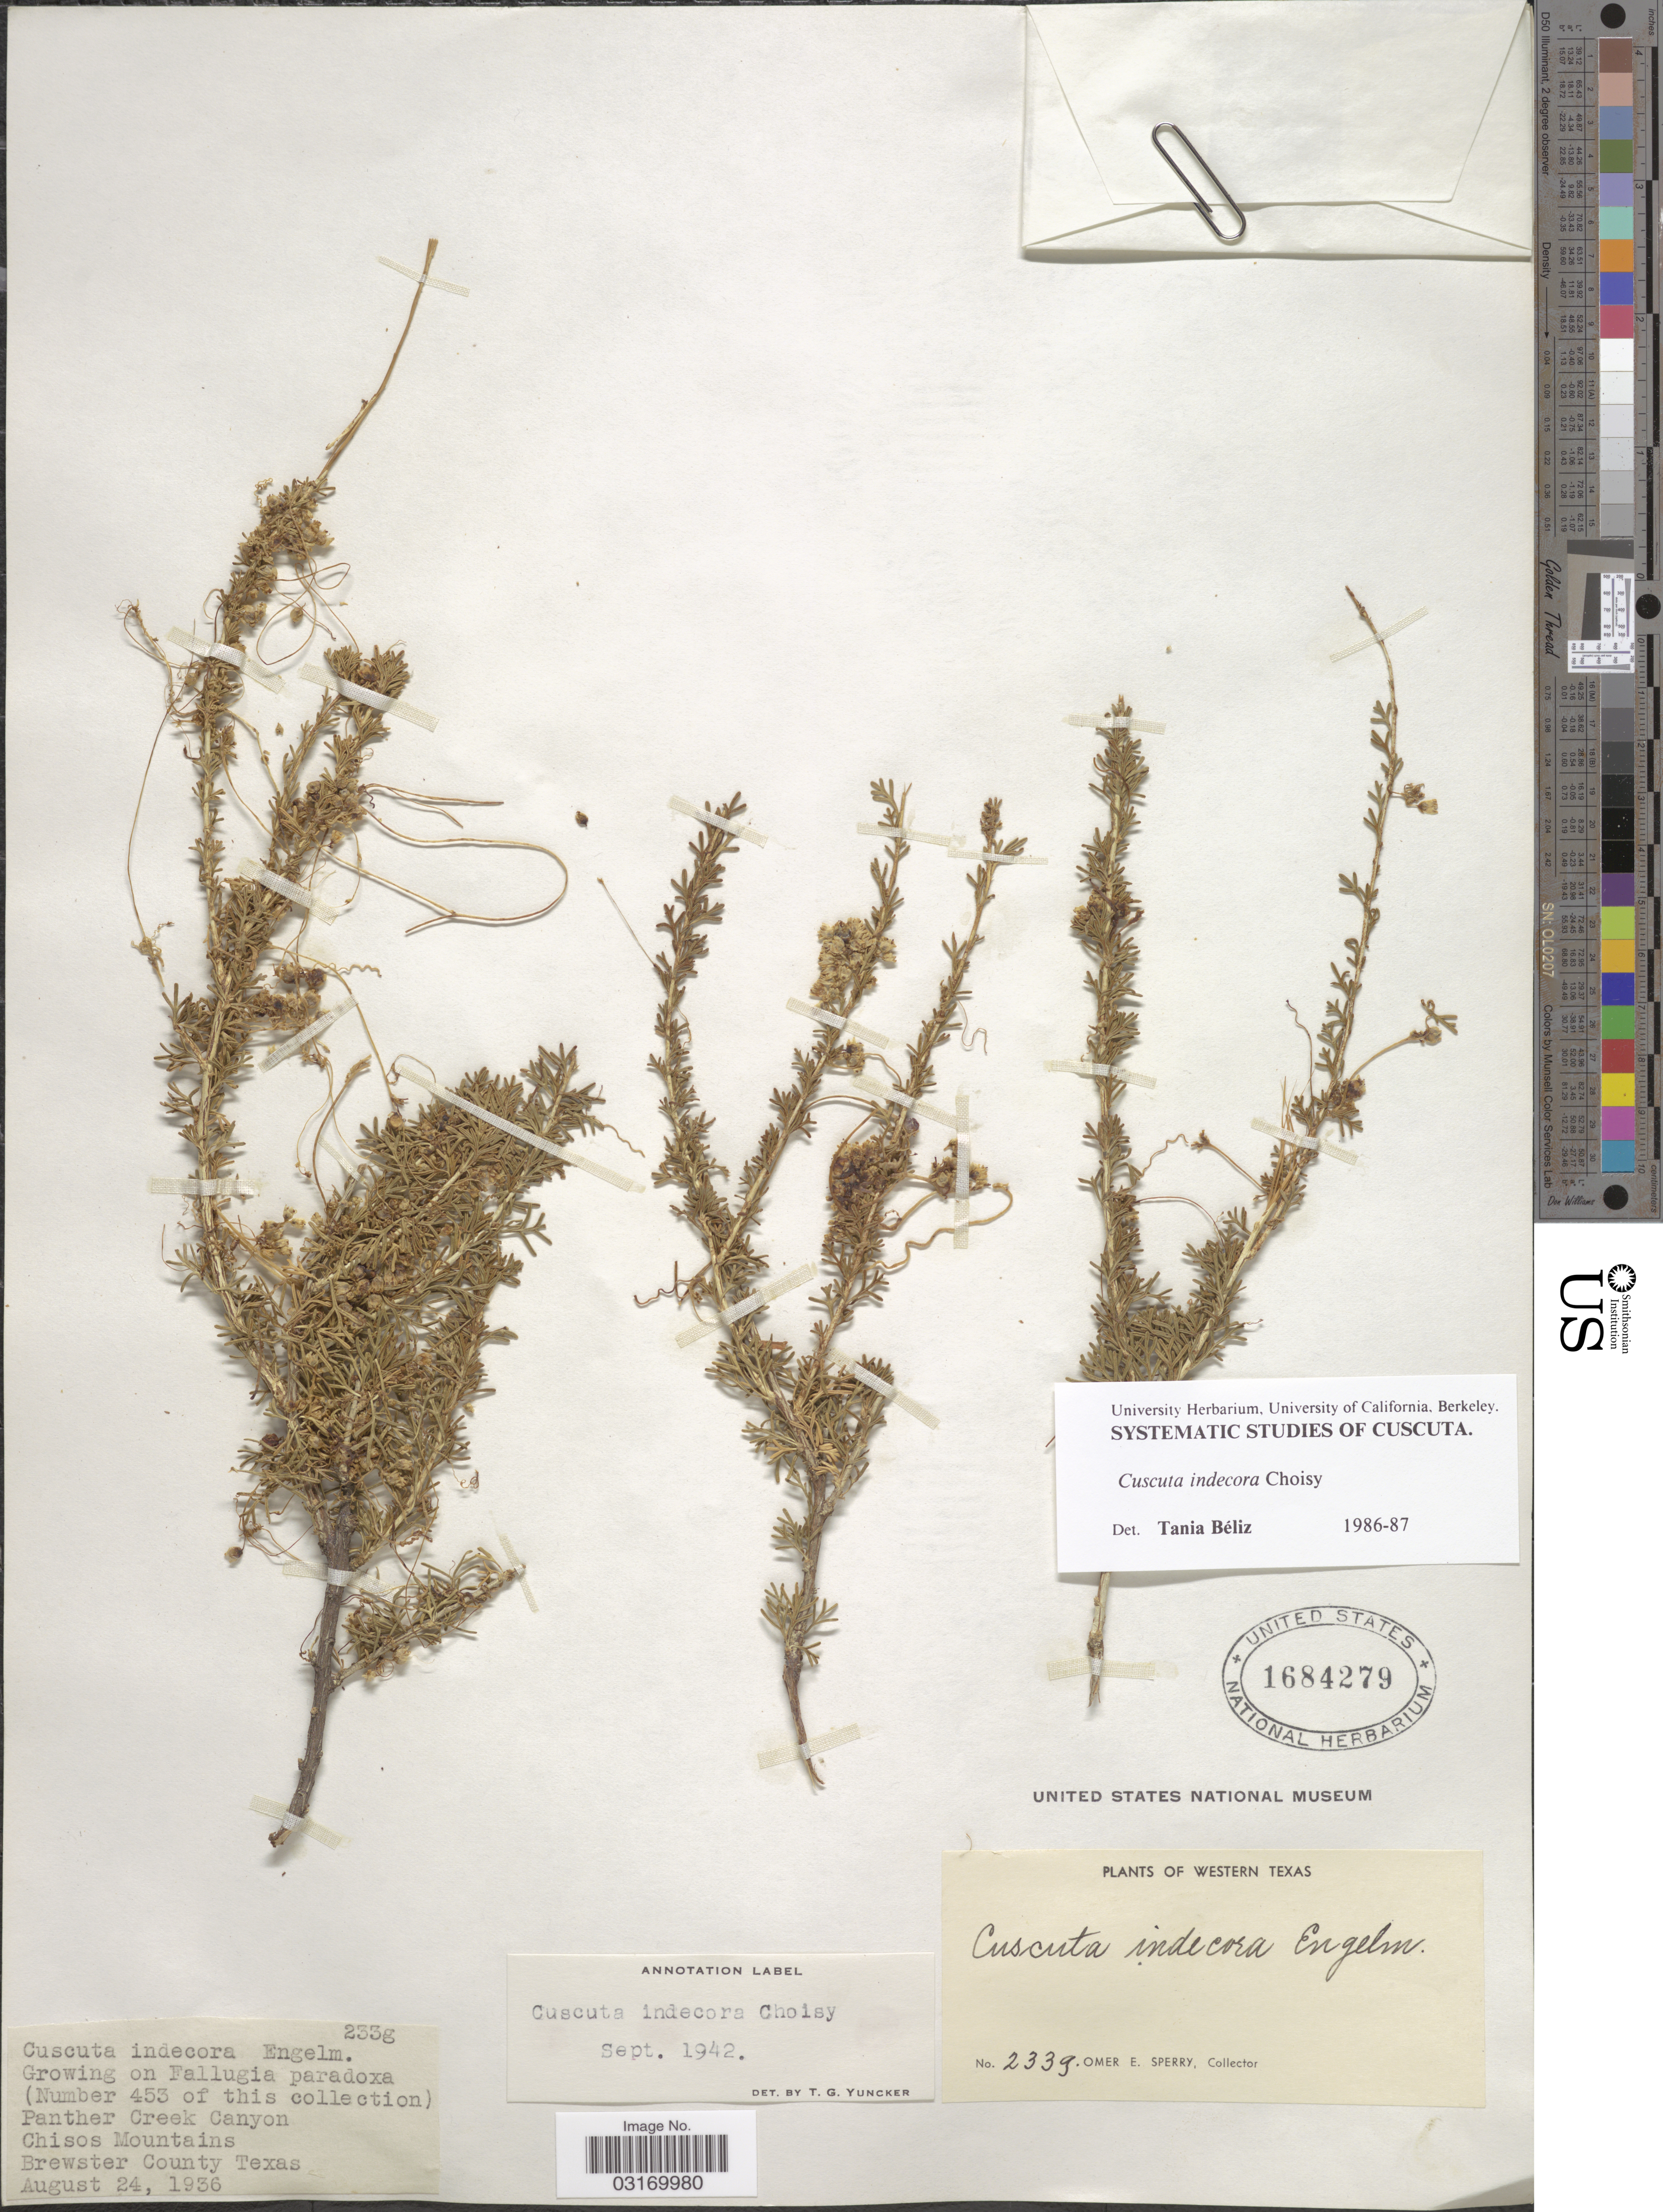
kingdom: Plantae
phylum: Tracheophyta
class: Magnoliopsida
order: Solanales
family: Convolvulaceae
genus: Cuscuta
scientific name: Cuscuta indecora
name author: Choisy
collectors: O. E. Sperry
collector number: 233g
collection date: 1936-08-24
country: United States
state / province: Texas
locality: Western Texas. Panther Creek Canyon. Chisos Mountains. Brewster County.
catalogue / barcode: US 1684279